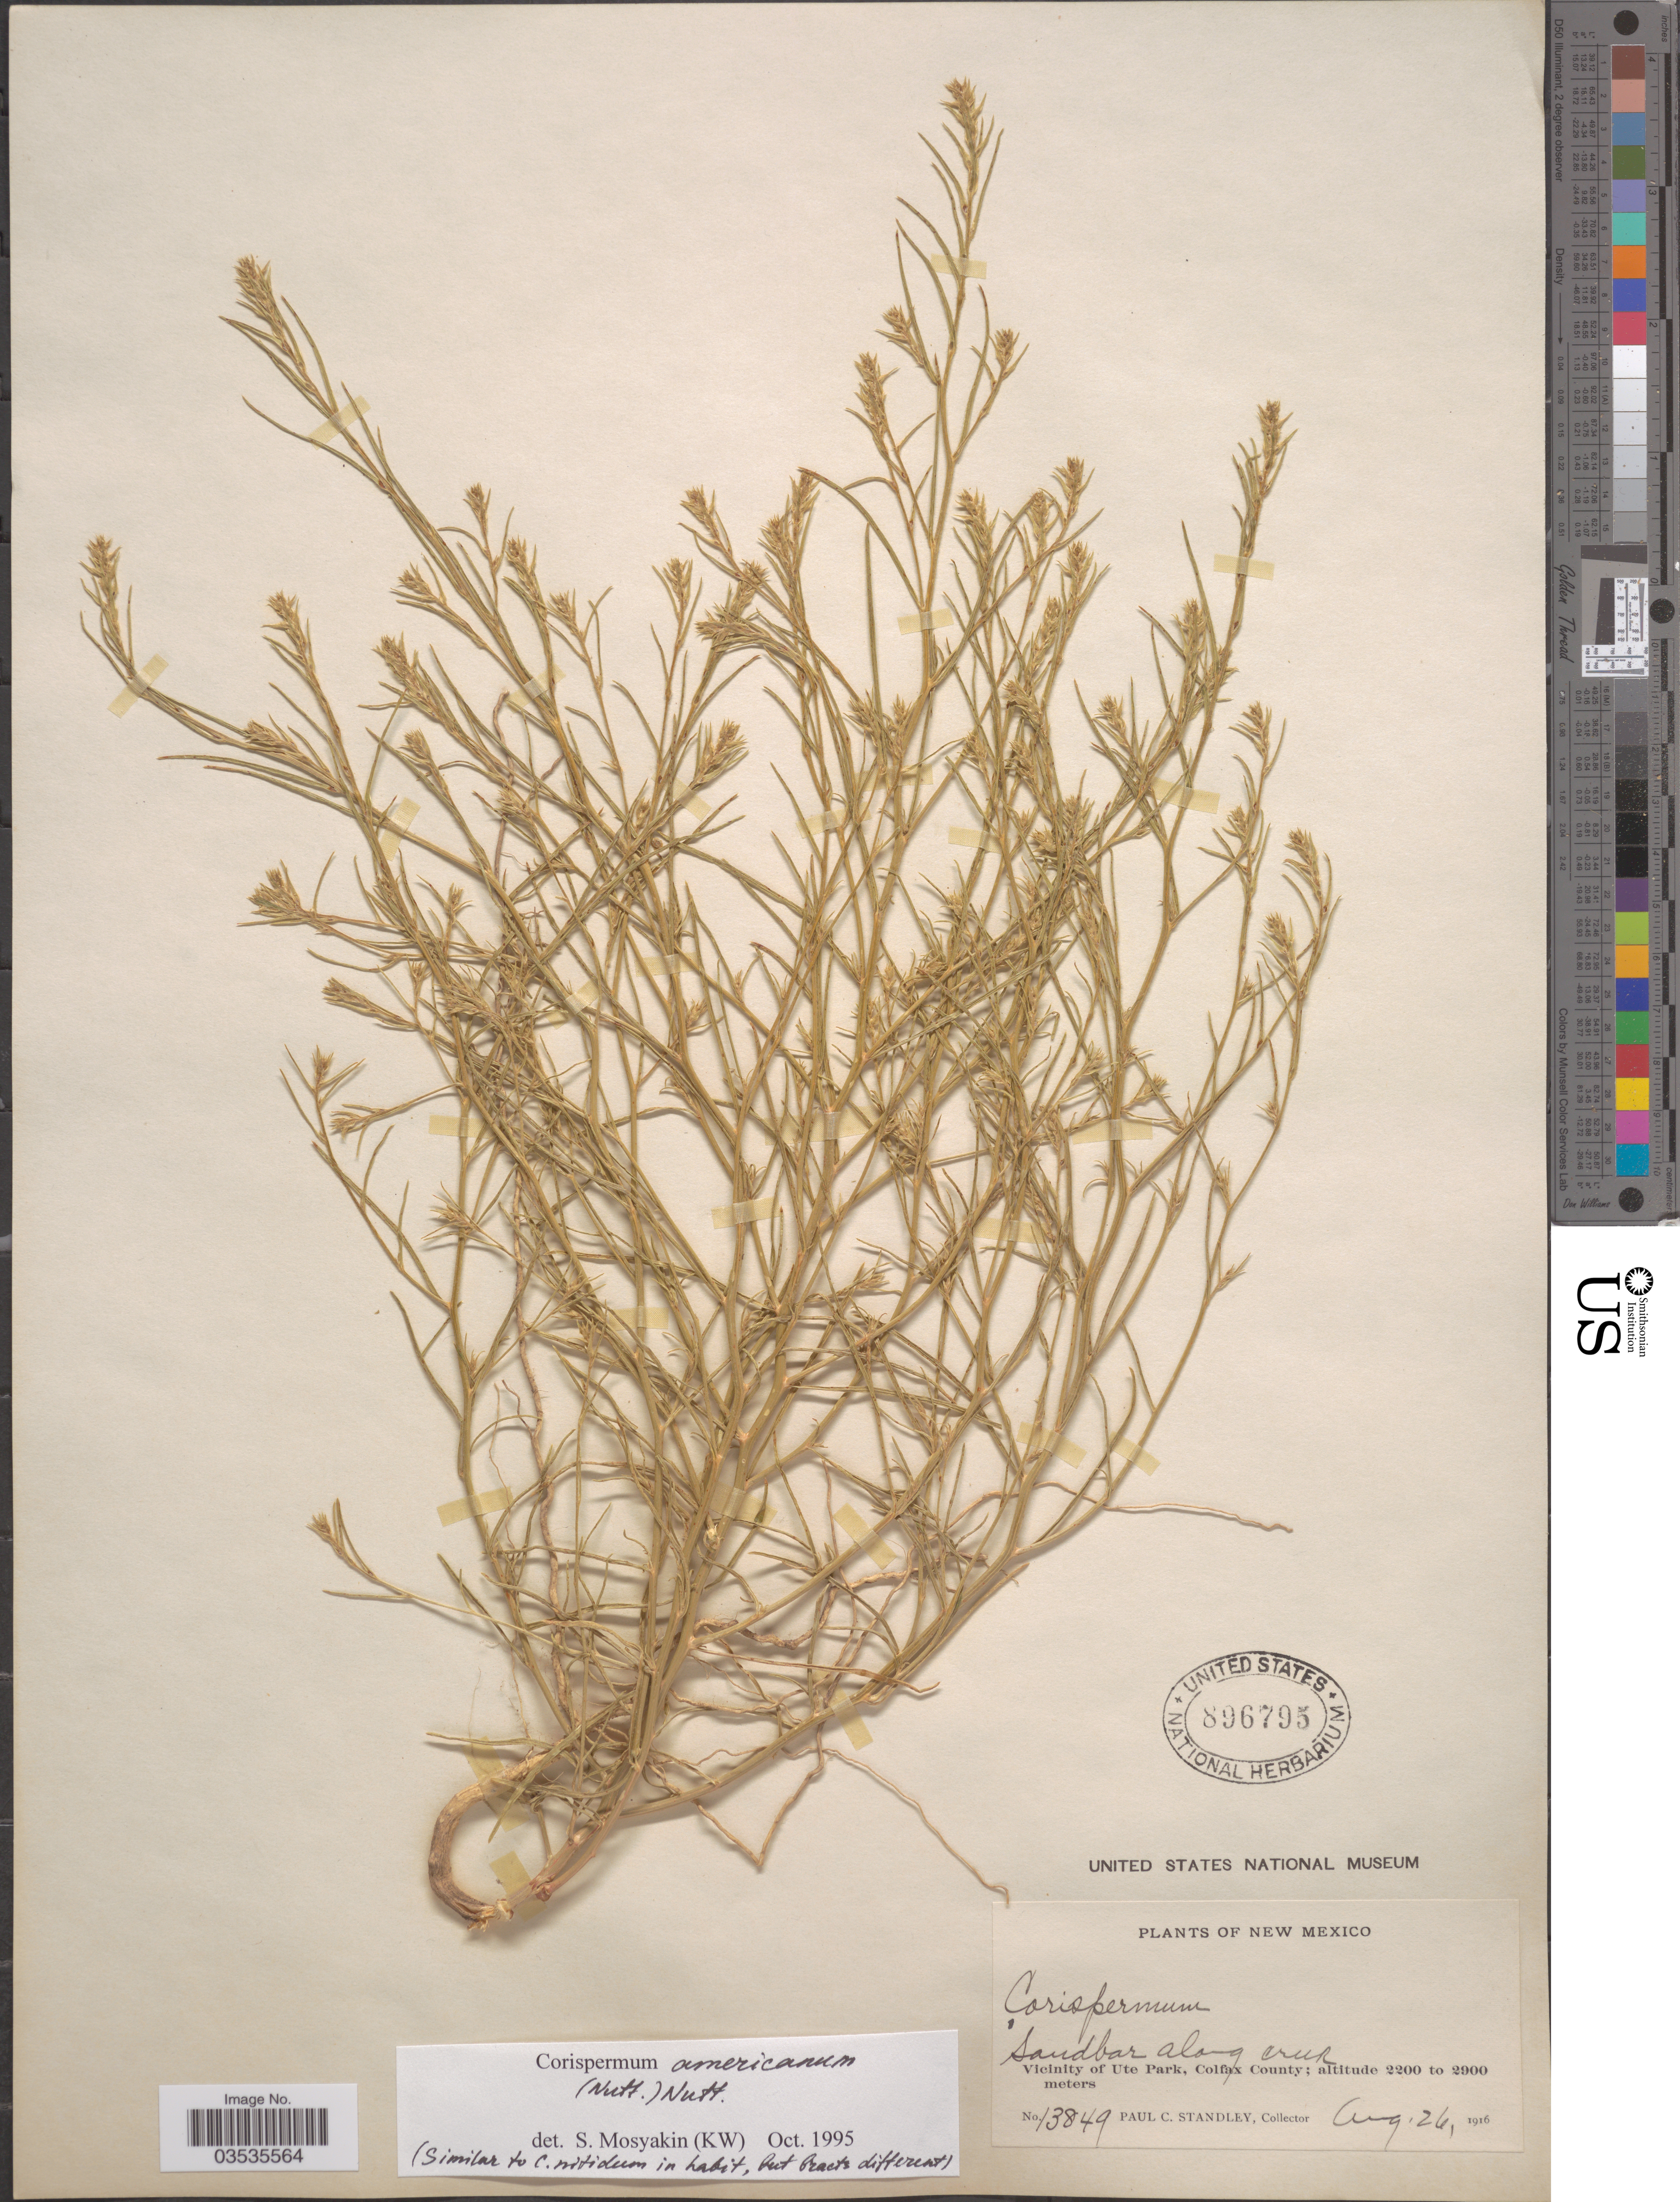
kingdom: Plantae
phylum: Tracheophyta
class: Magnoliopsida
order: Caryophyllales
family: Amaranthaceae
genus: Corispermum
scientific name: Corispermum americanum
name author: (Nutt.) Nutt.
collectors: P. C. Standley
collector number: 13849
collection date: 1916-08-26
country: United States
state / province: New Mexico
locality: Vicinity of Ute Park, Colfax County.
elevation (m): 2200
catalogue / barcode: US 896795